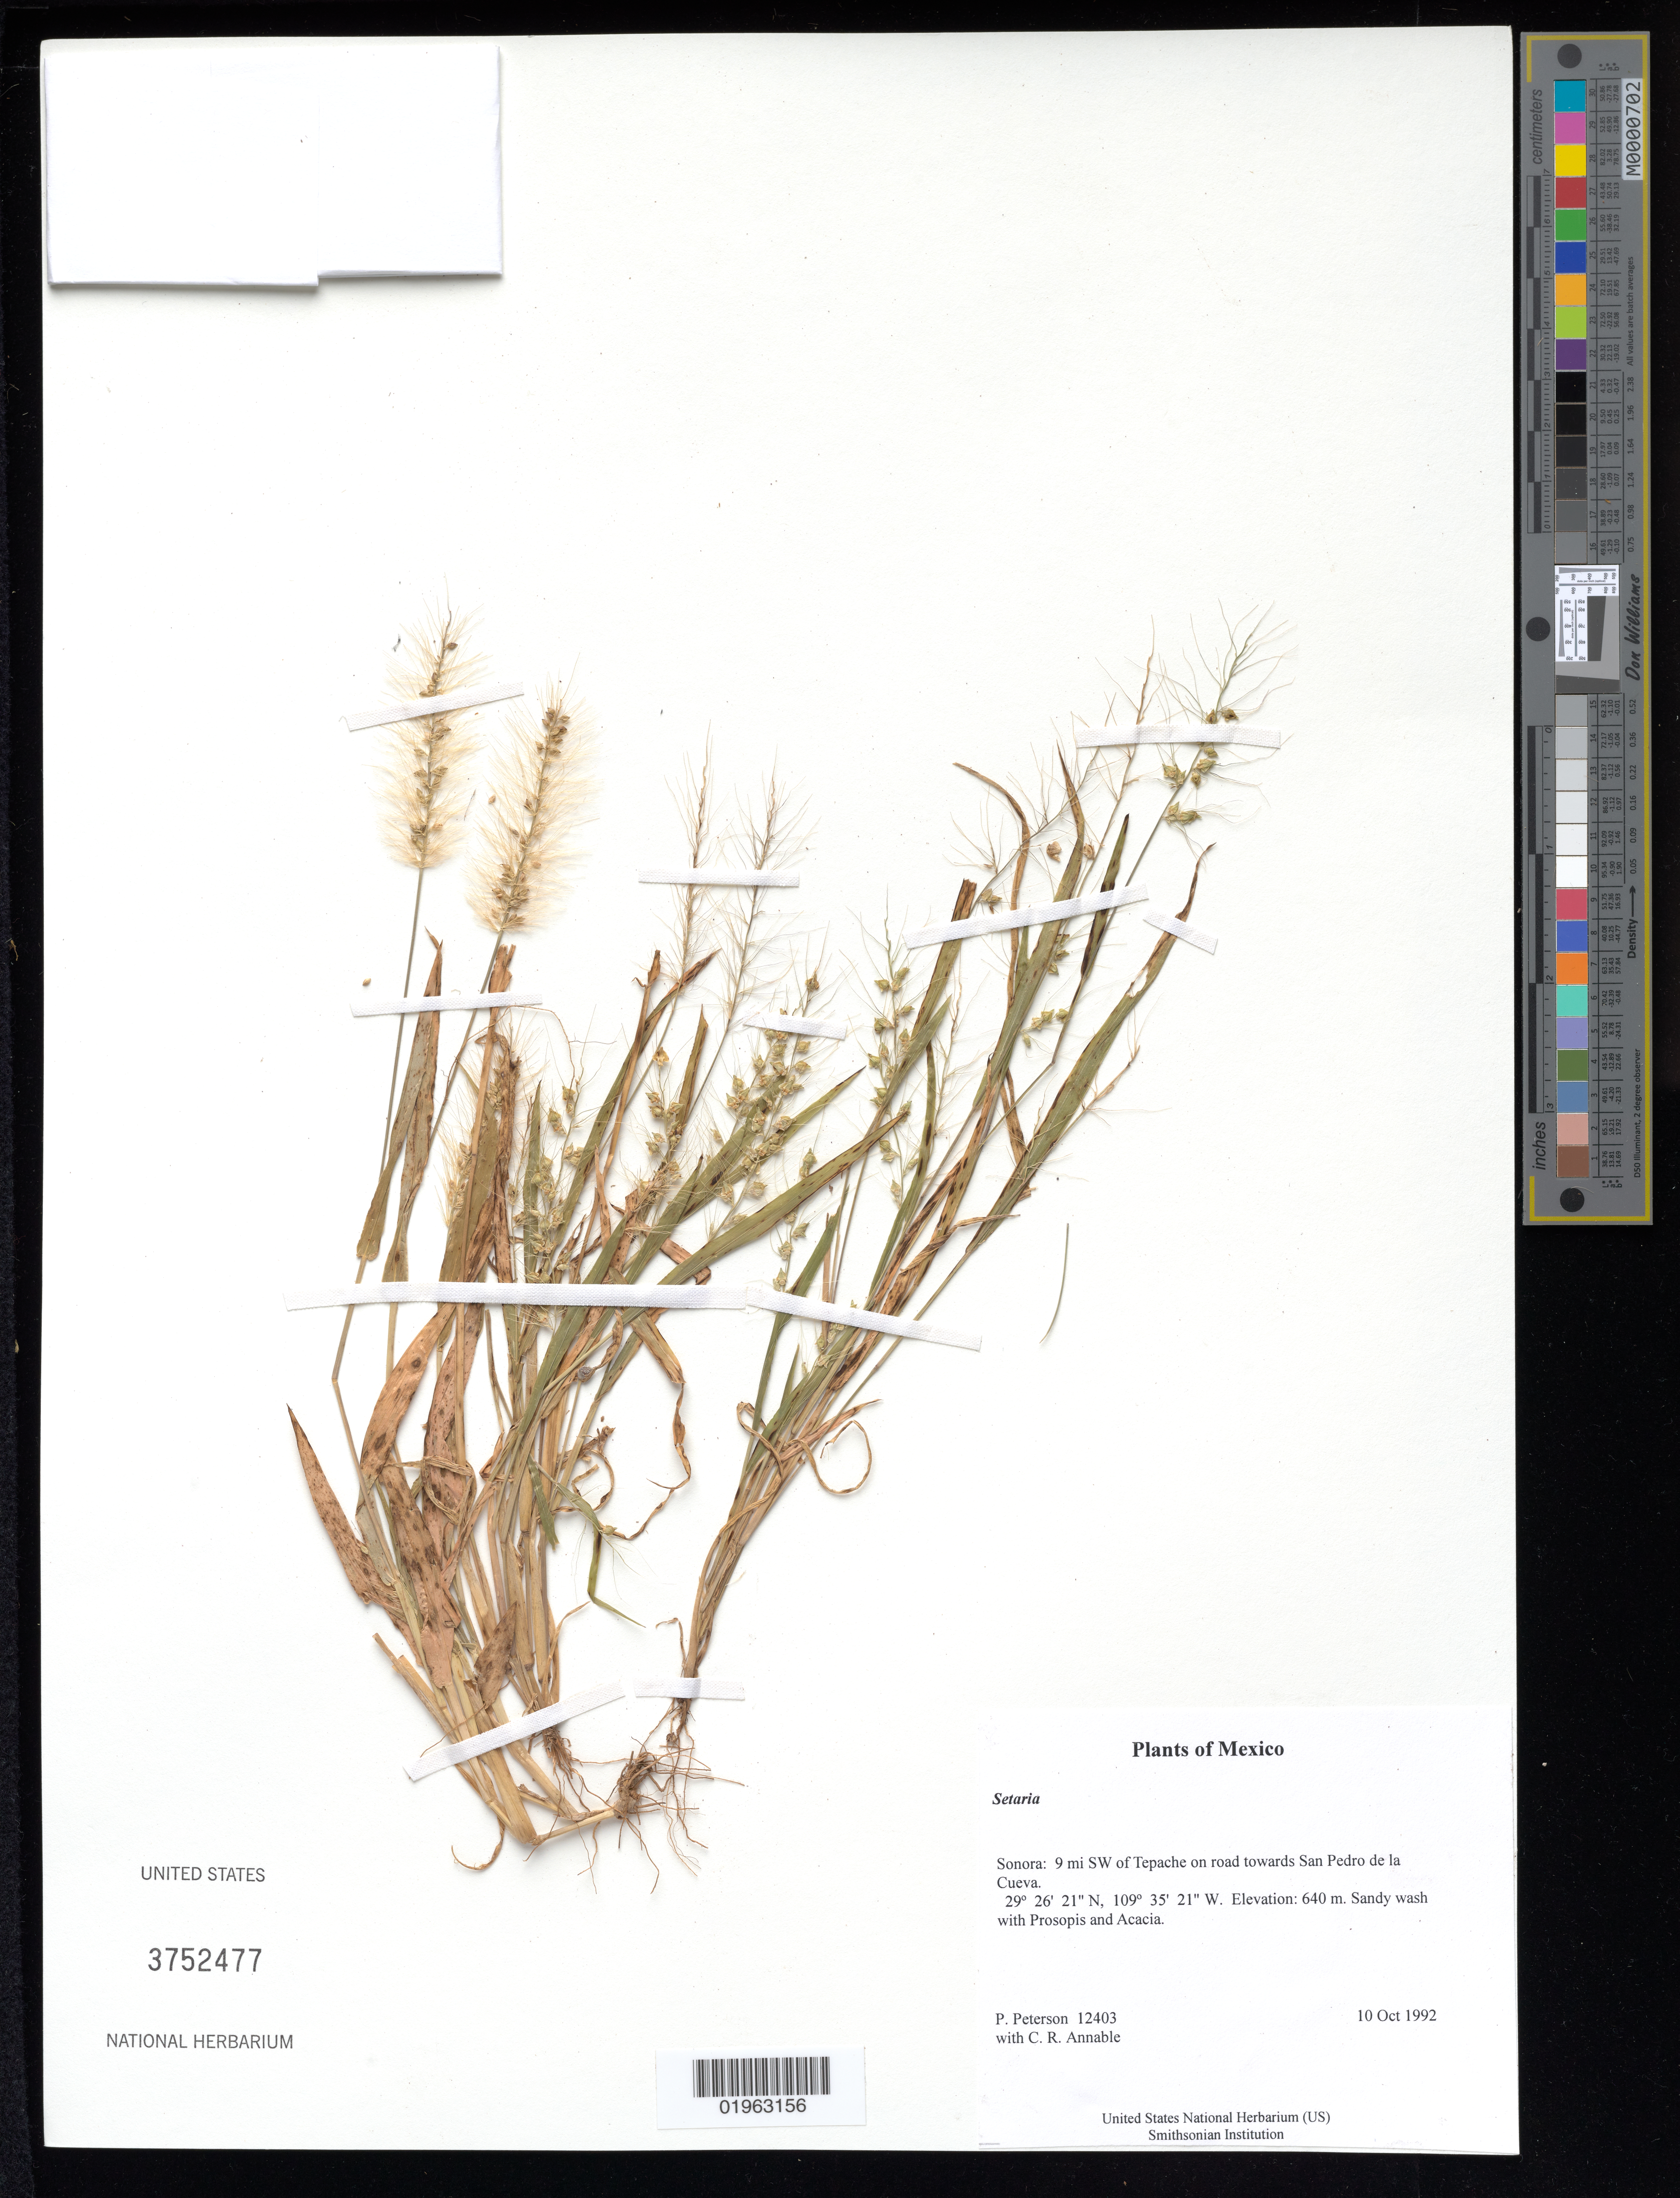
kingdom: Plantae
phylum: Tracheophyta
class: Liliopsida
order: Poales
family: Poaceae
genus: Setaria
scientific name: Setaria sp.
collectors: P. M. Peterson & C. R. Annable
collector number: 12403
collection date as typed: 10 Oct 1992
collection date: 1992-10-10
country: Mexico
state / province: Sonora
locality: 9 mi SW of Tepache on road towards San Pedro de la Cueva.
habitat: Sandy wash with Prosopis and Acacia.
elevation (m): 640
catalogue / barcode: US 3752477